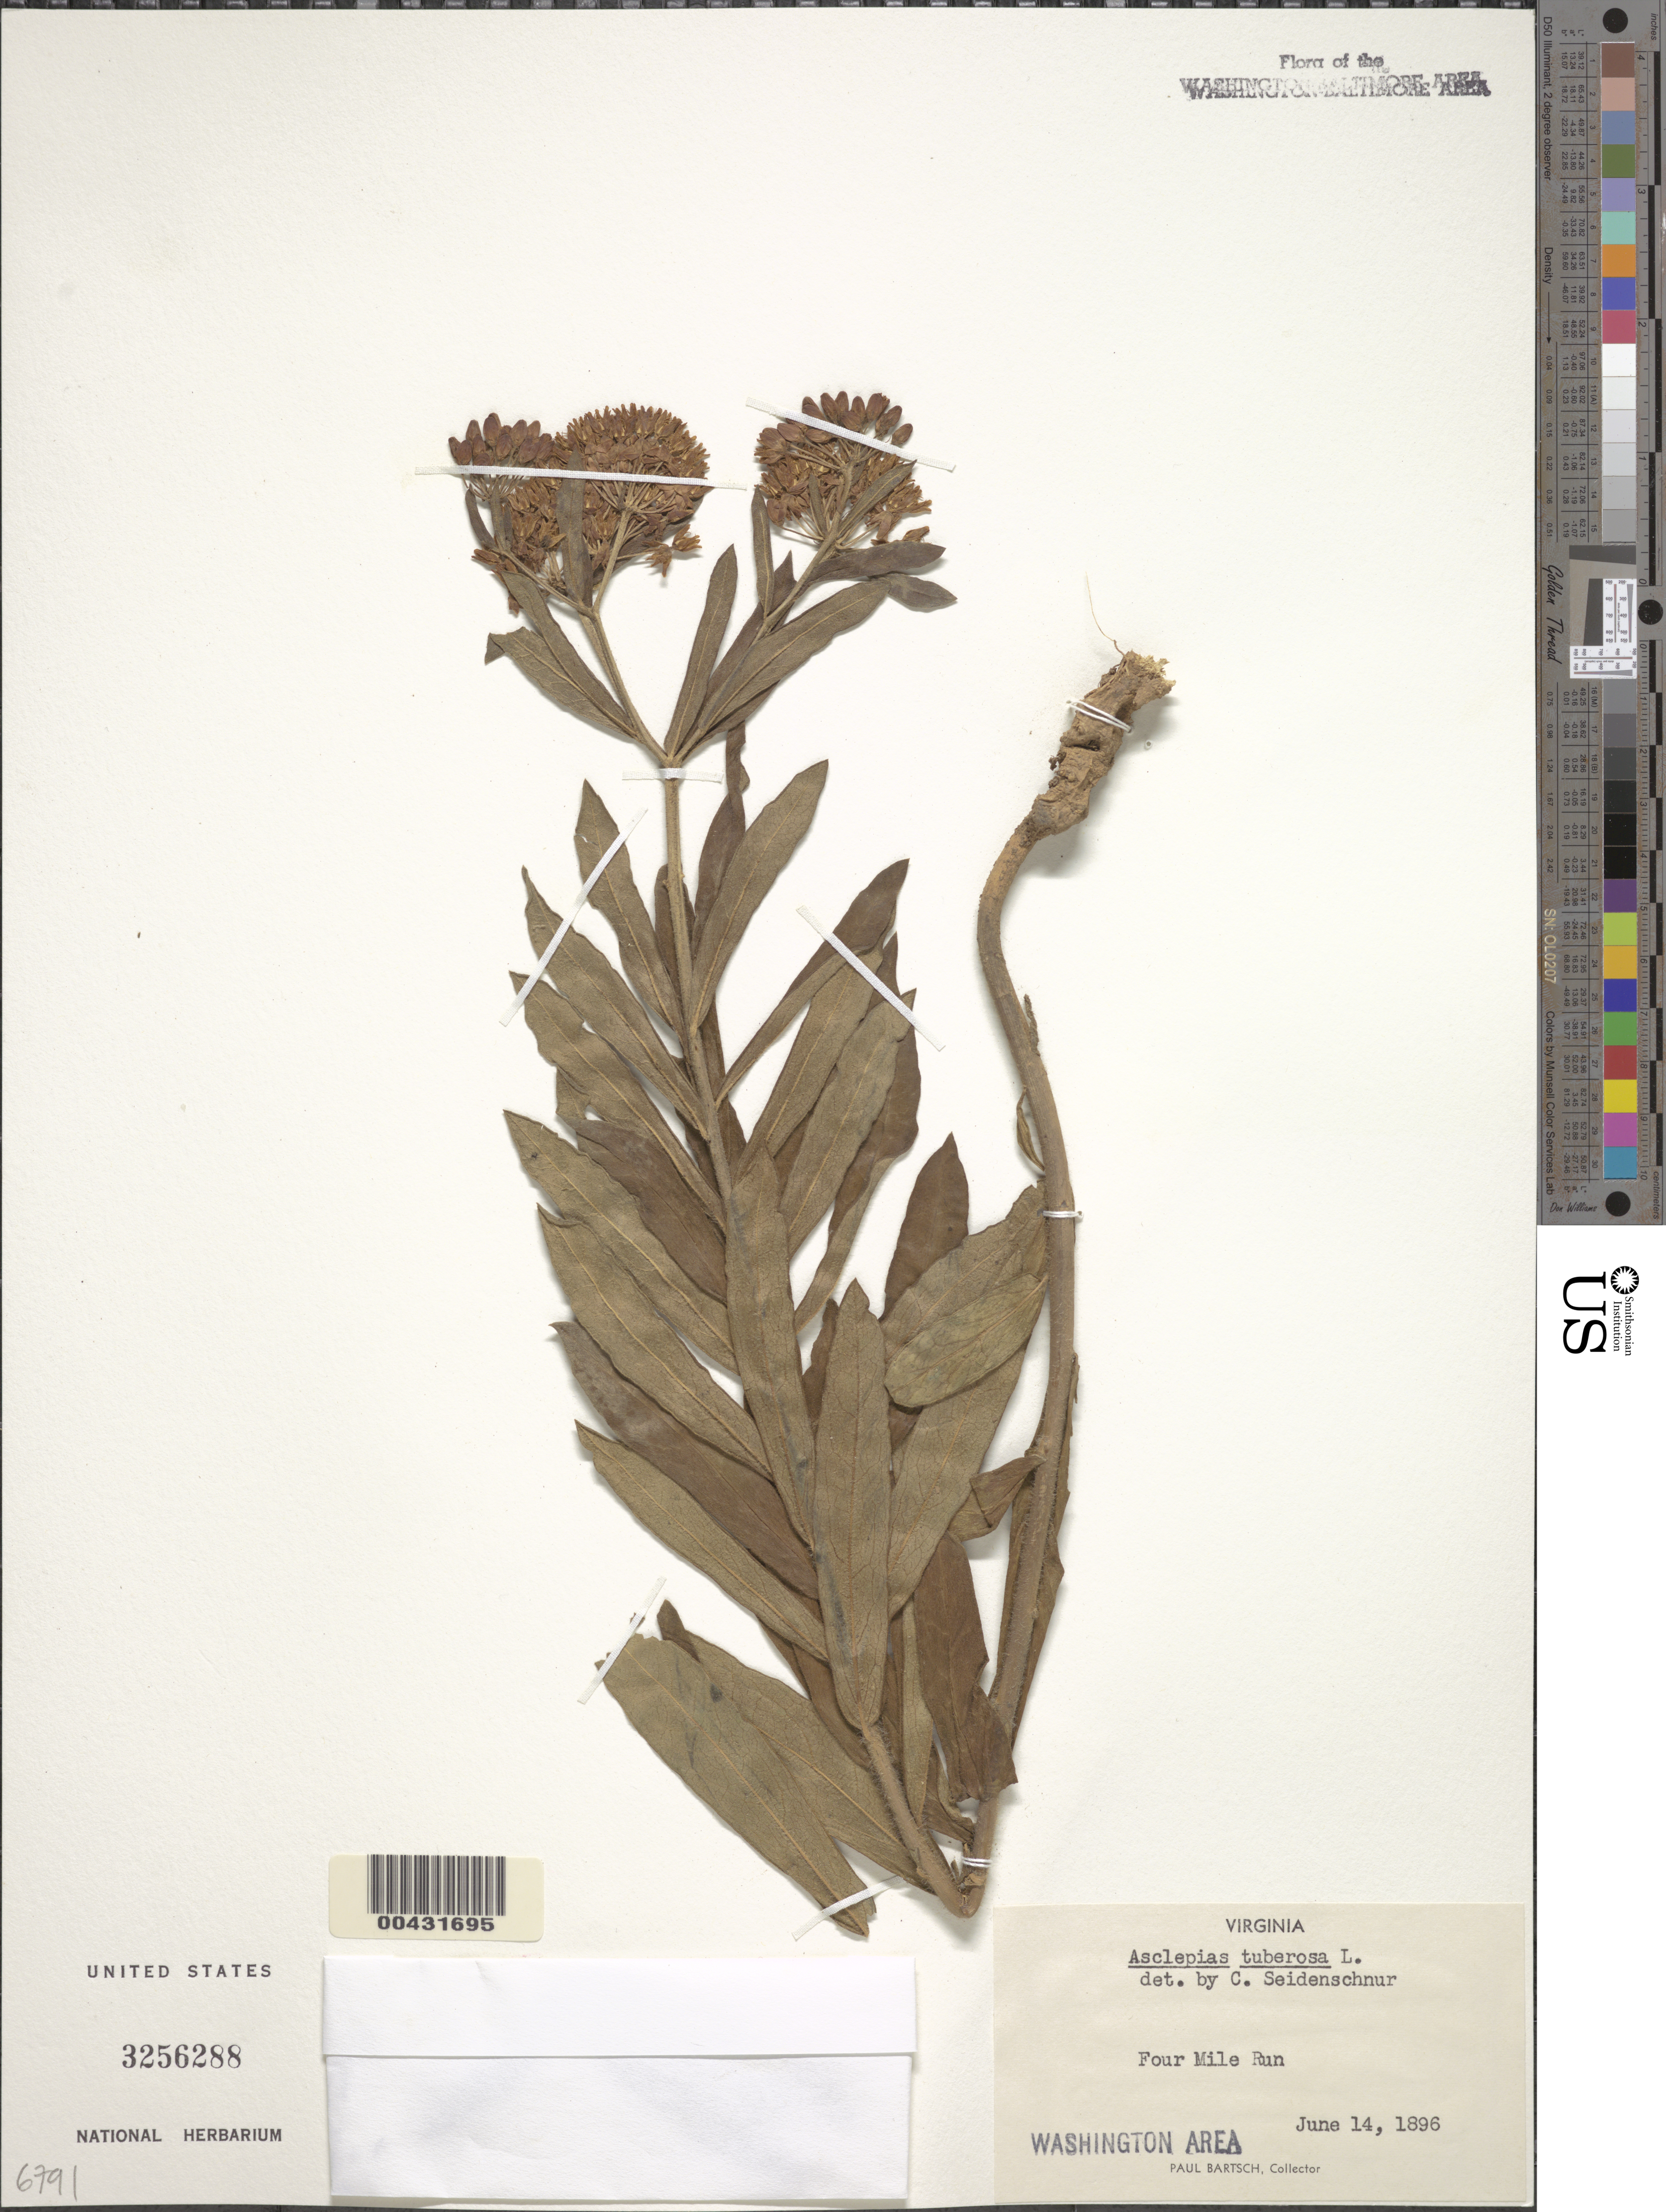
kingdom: Plantae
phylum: Tracheophyta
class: Magnoliopsida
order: Gentianales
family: Apocynaceae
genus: Asclepias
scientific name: Asclepias tuberosa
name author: L.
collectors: P. Bartsch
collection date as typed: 14 Jun 1896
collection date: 1896-06-14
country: United States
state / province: Virginia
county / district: Arlington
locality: Four Mile Run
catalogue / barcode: US 3256288